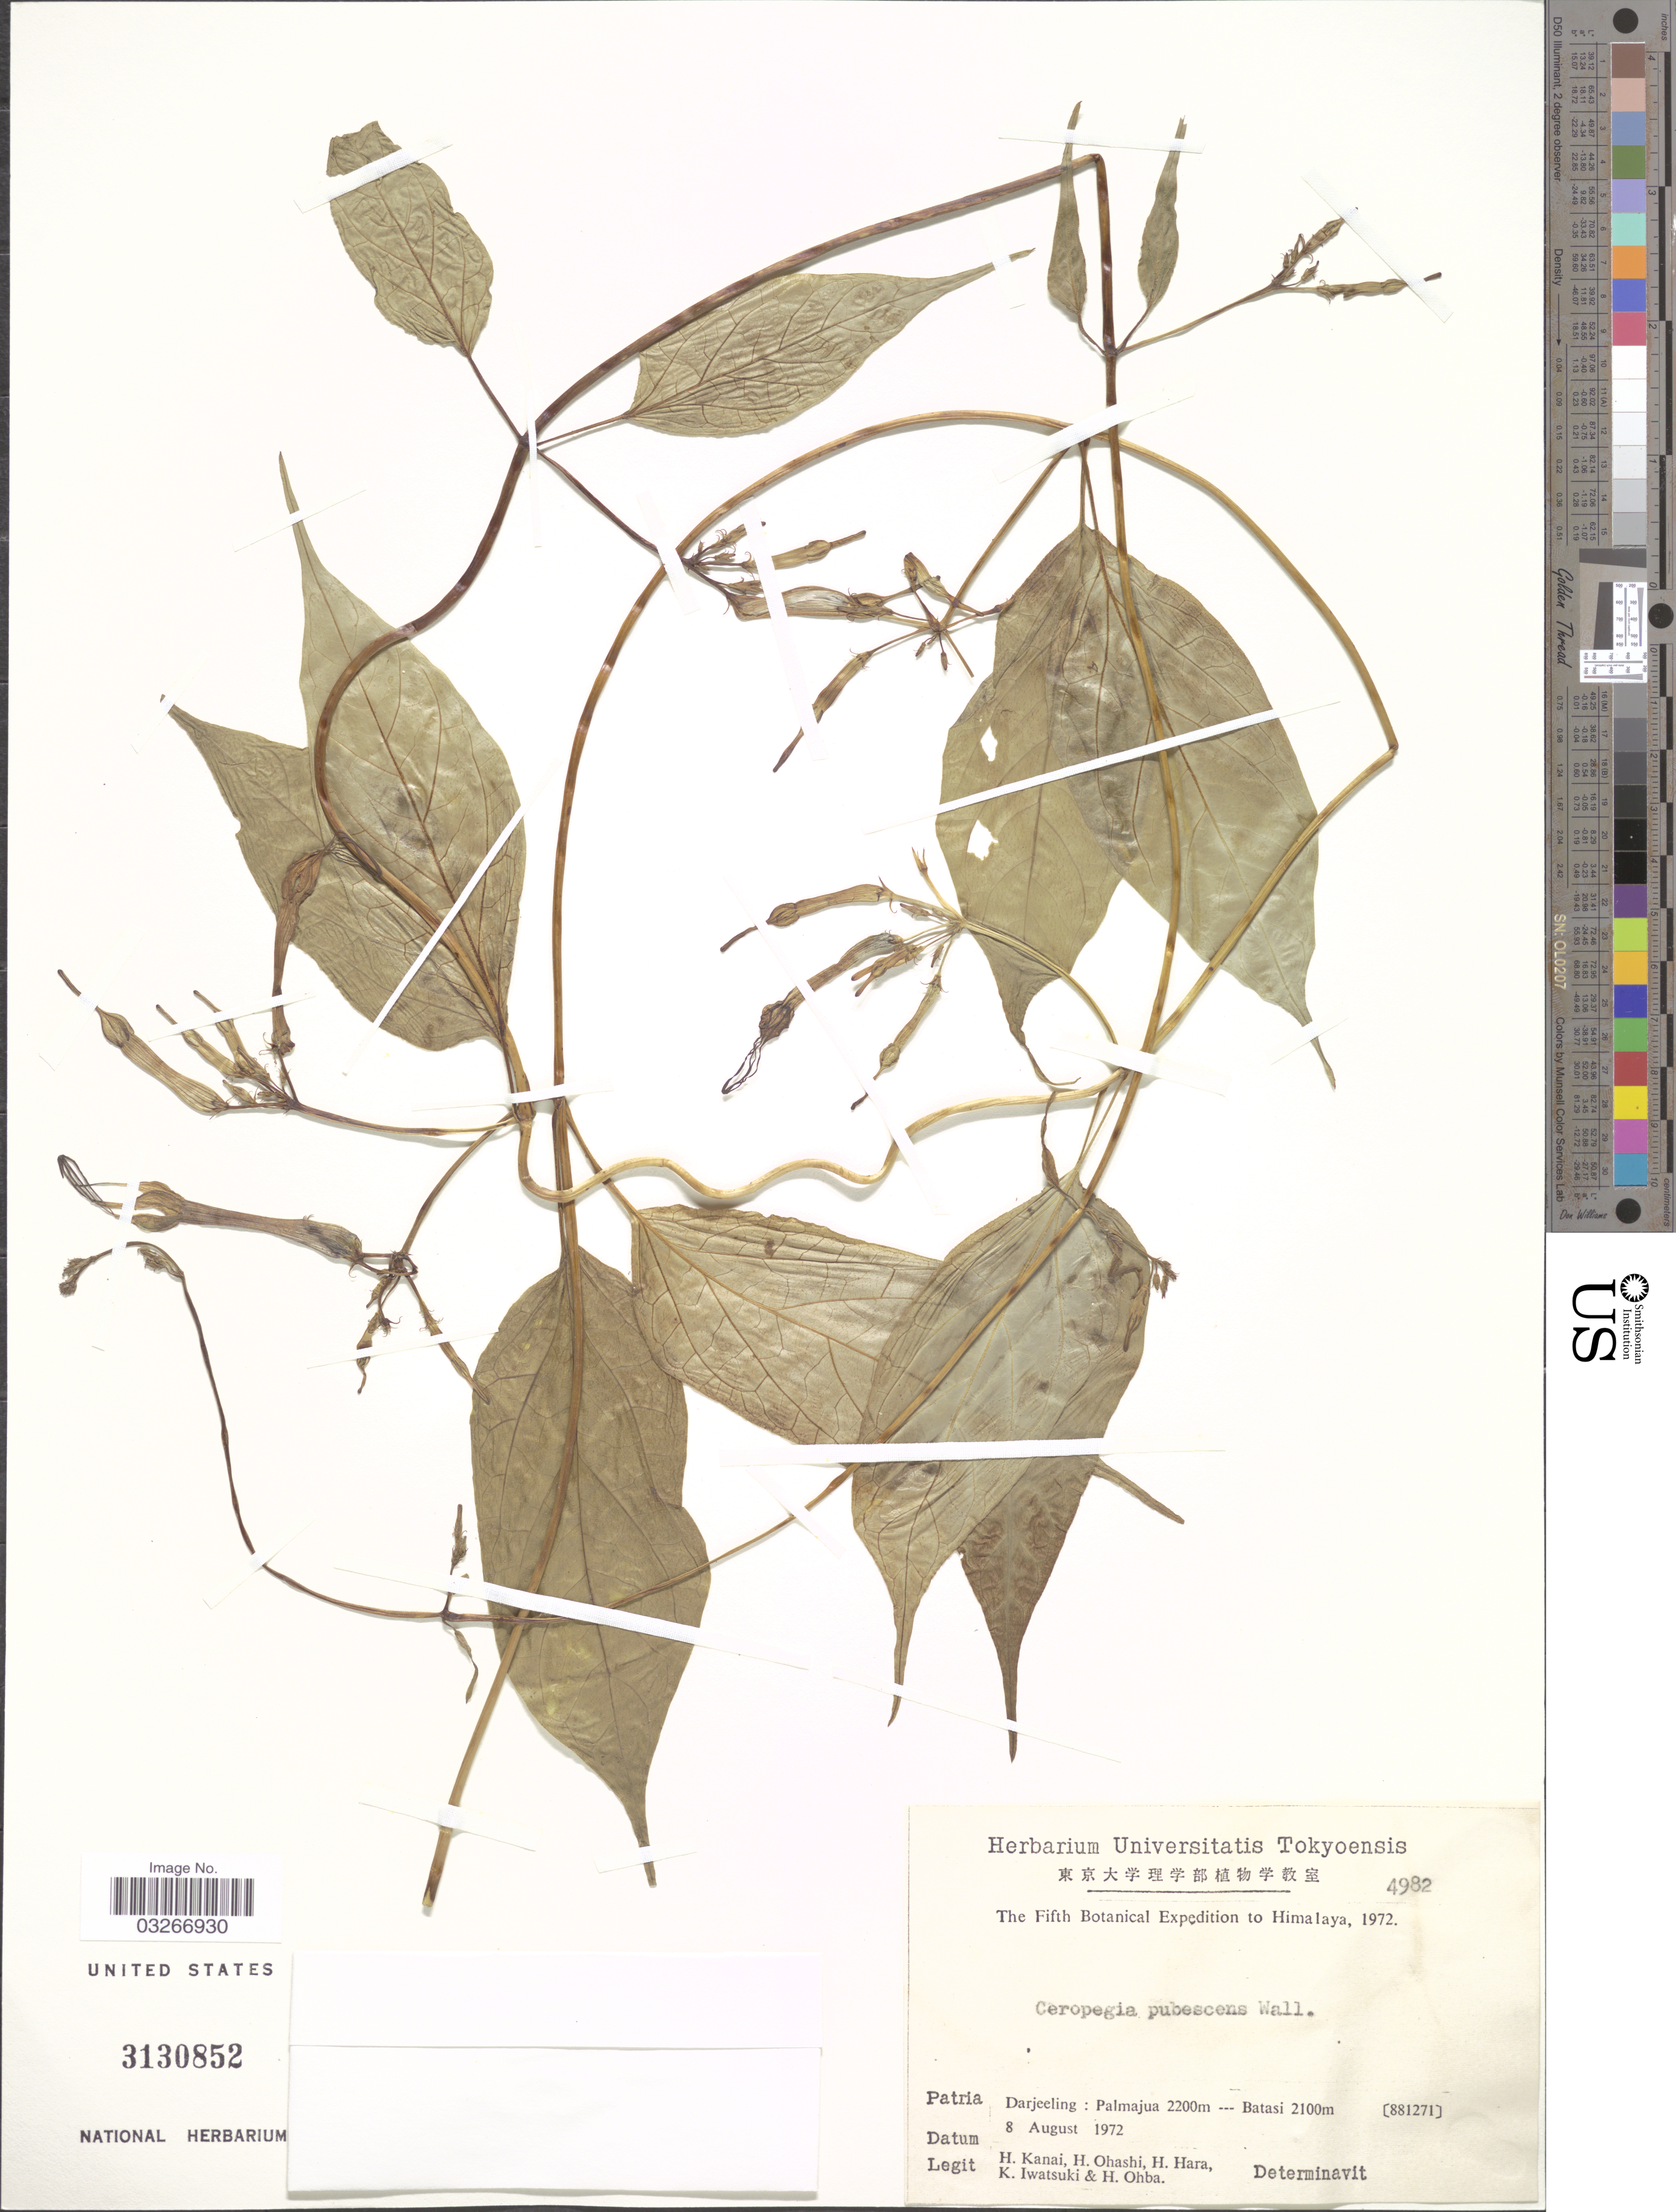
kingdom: Plantae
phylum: Tracheophyta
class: Magnoliopsida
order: Gentianales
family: Apocynaceae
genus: Ceropegia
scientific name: Ceropegia pubescens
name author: Wall.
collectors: H. Kanai, H. Ohashi, H. Hara, K. Iwatsuki & H. Ohba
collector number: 4982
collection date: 1972-08-08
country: India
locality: Himalaya. Patria Darjeeling: Palmajua - Batasi.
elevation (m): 2100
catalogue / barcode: US 3130852